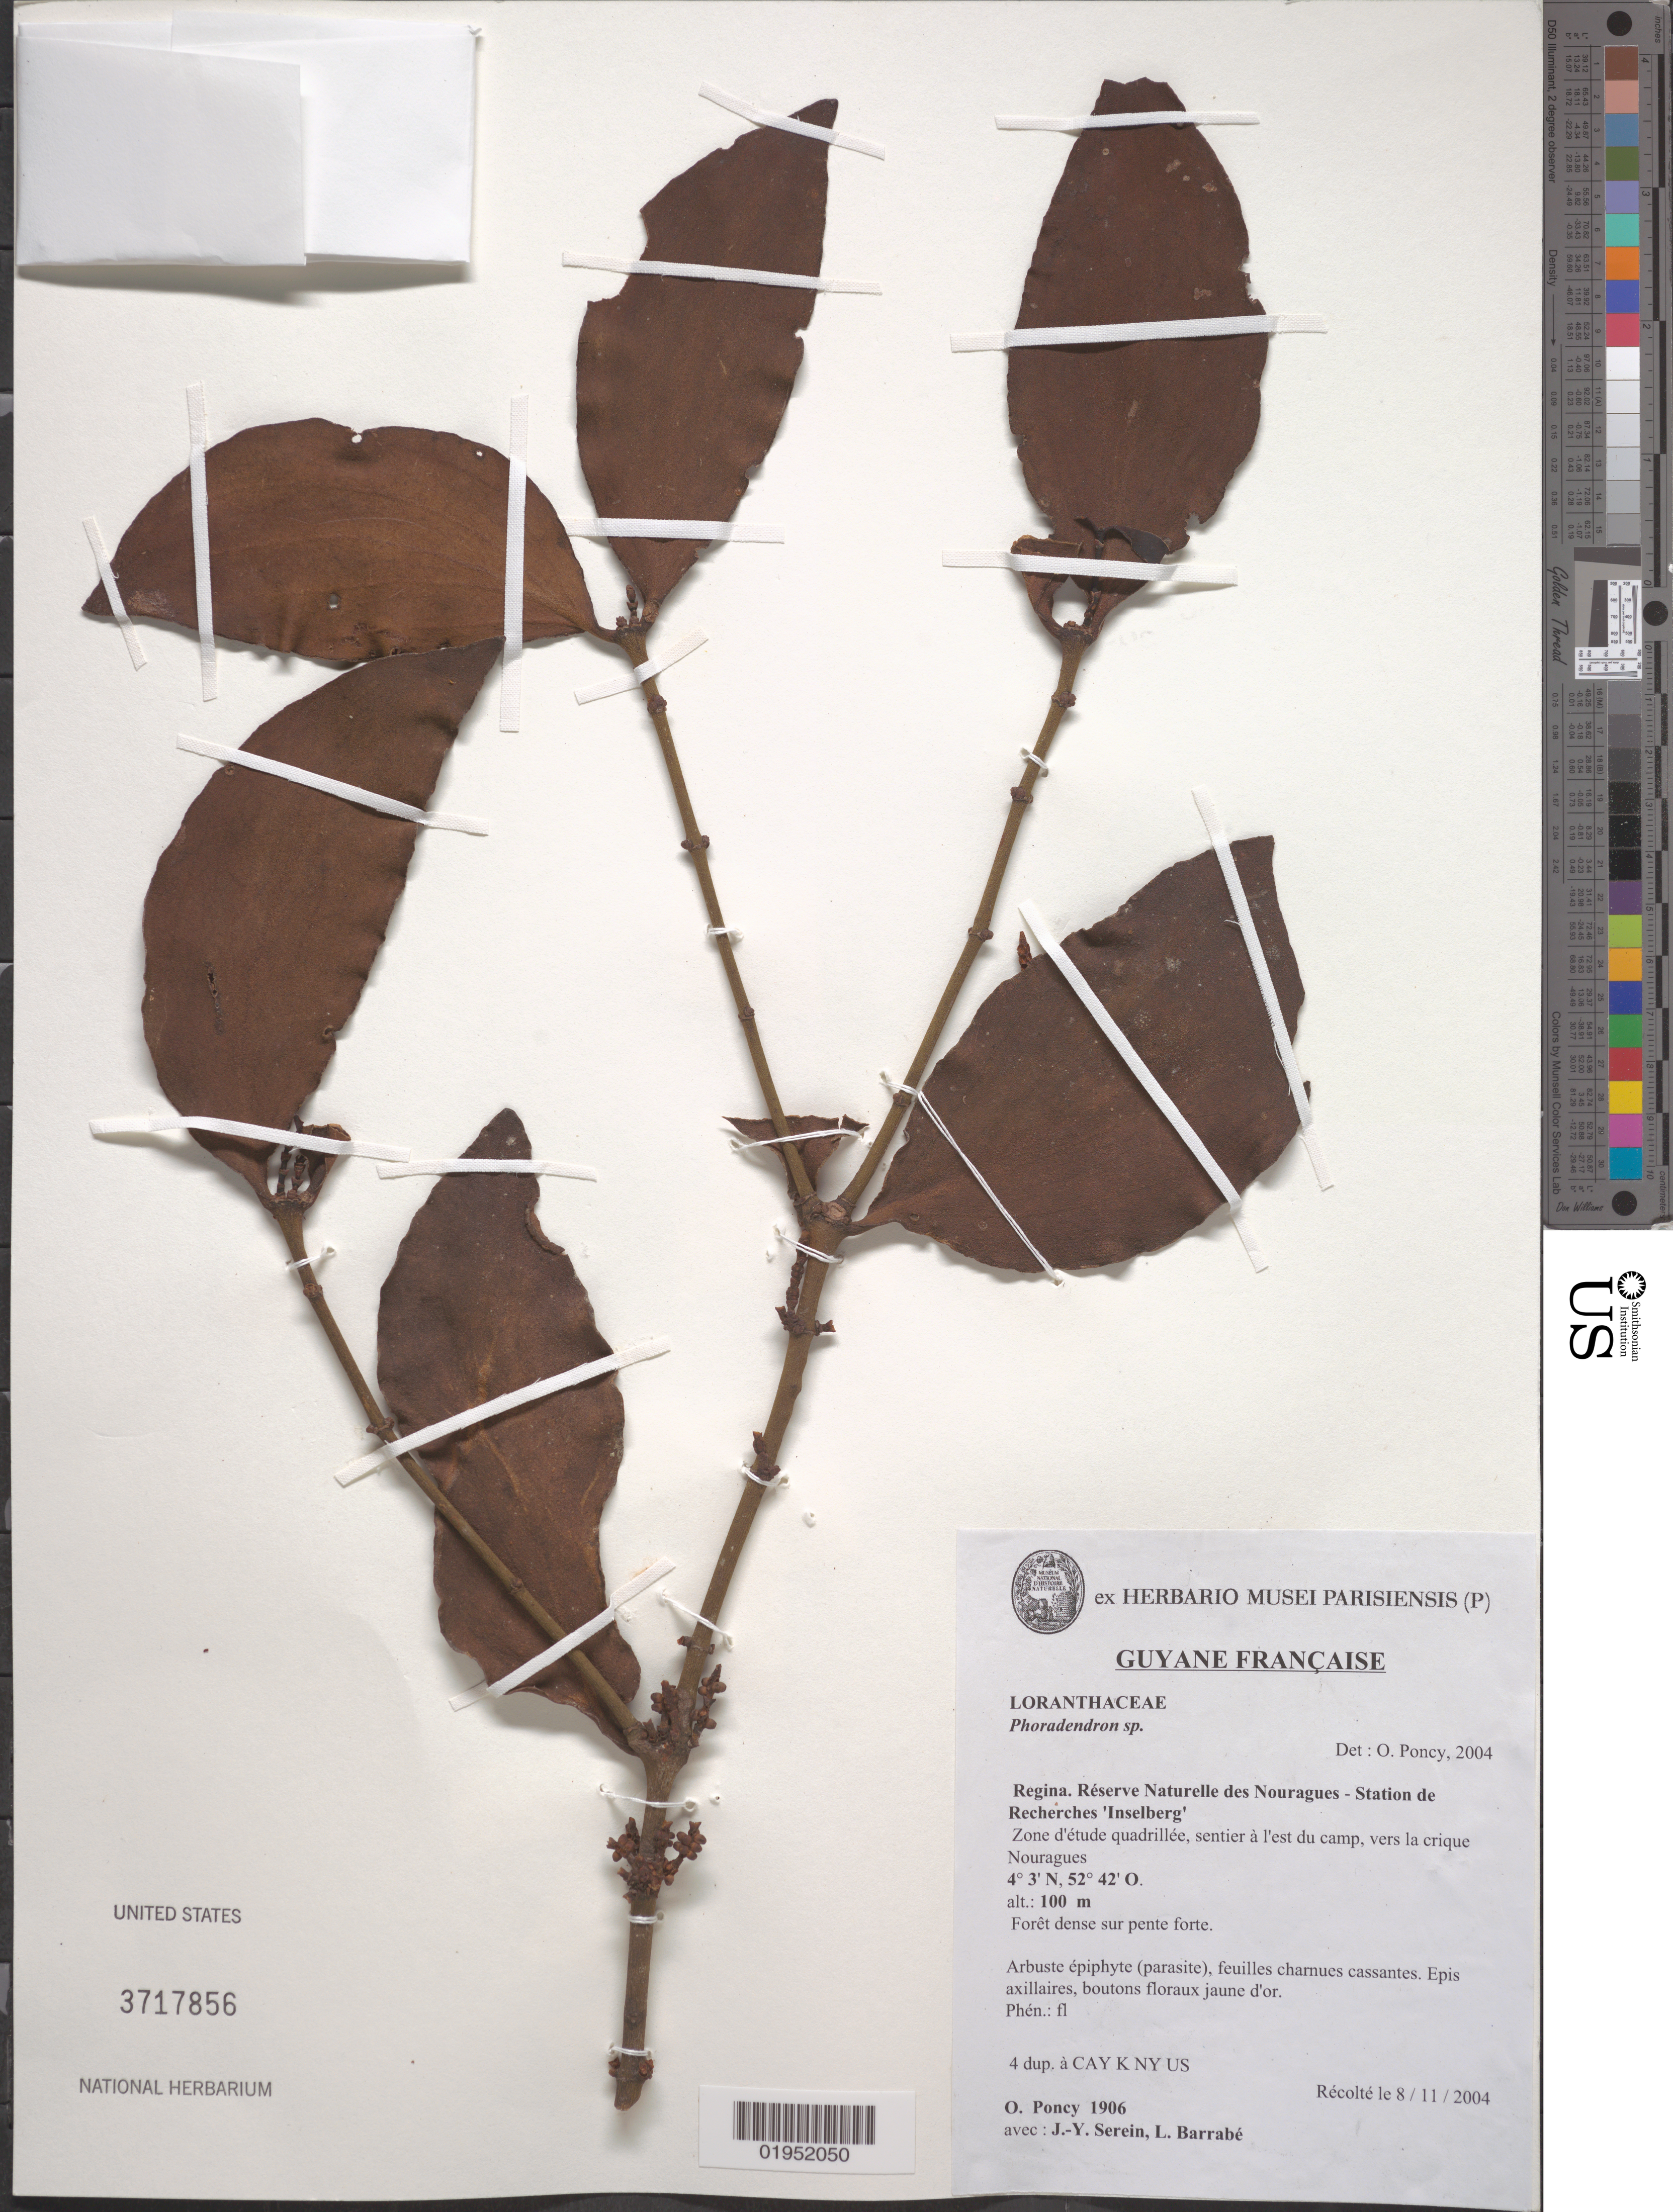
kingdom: Plantae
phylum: Tracheophyta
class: Magnoliopsida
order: Santalales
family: Viscaceae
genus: Phoradendron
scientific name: Phoradendron sp.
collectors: O. Poncy, J. Serein & L. Barrabé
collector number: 1906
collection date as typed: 8/11/2004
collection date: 2004-11-08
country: French Guiana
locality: Regina. Réserve Naturelle des Nouragues - Station de Recherches "Inselberg", Zone d'etude quadrillee, sentier a l'est du camp, vers la crique Nouragues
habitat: Foret dense sur pente forte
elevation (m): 100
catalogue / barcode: US 3717856